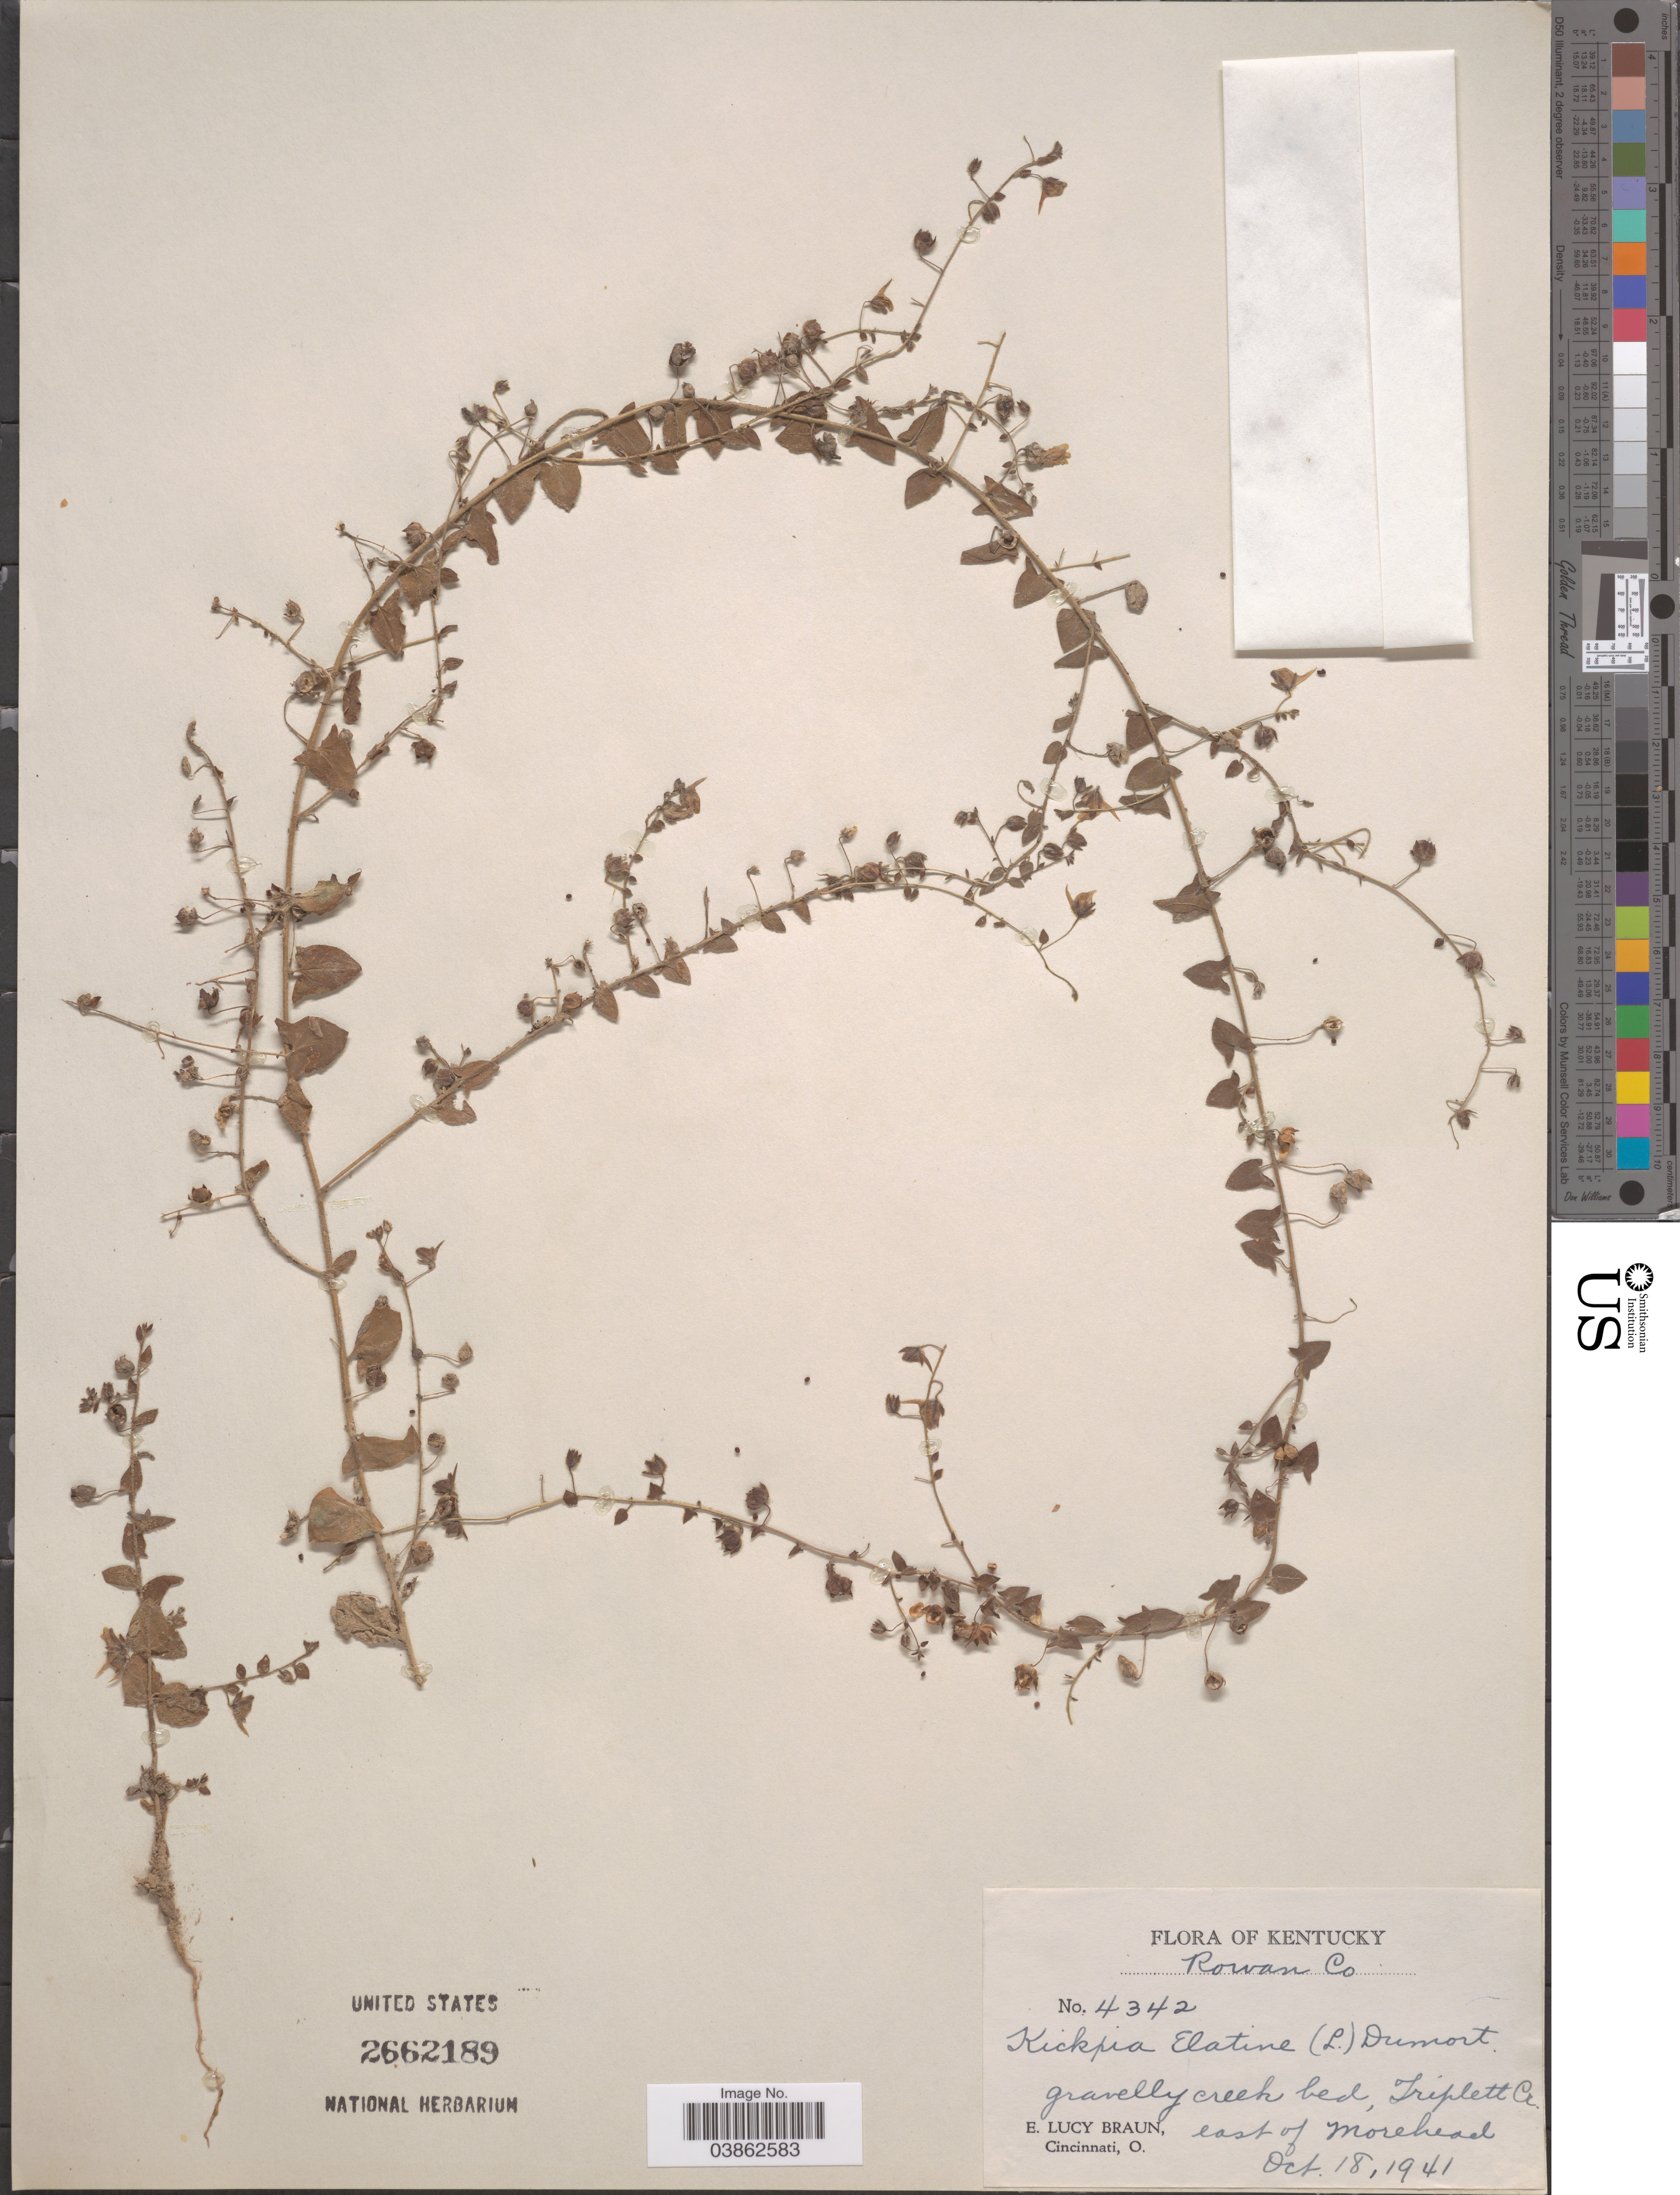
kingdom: Plantae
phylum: Tracheophyta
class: Magnoliopsida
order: Lamiales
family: Plantaginaceae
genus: Kickxia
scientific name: Kickxia elatine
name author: (L.) Dumort.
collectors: E. L. Braun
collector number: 4342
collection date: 1941-10-18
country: United States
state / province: Kentucky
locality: Rowan Co. Triplett Cr, east of Morehead.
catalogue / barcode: US 2662189